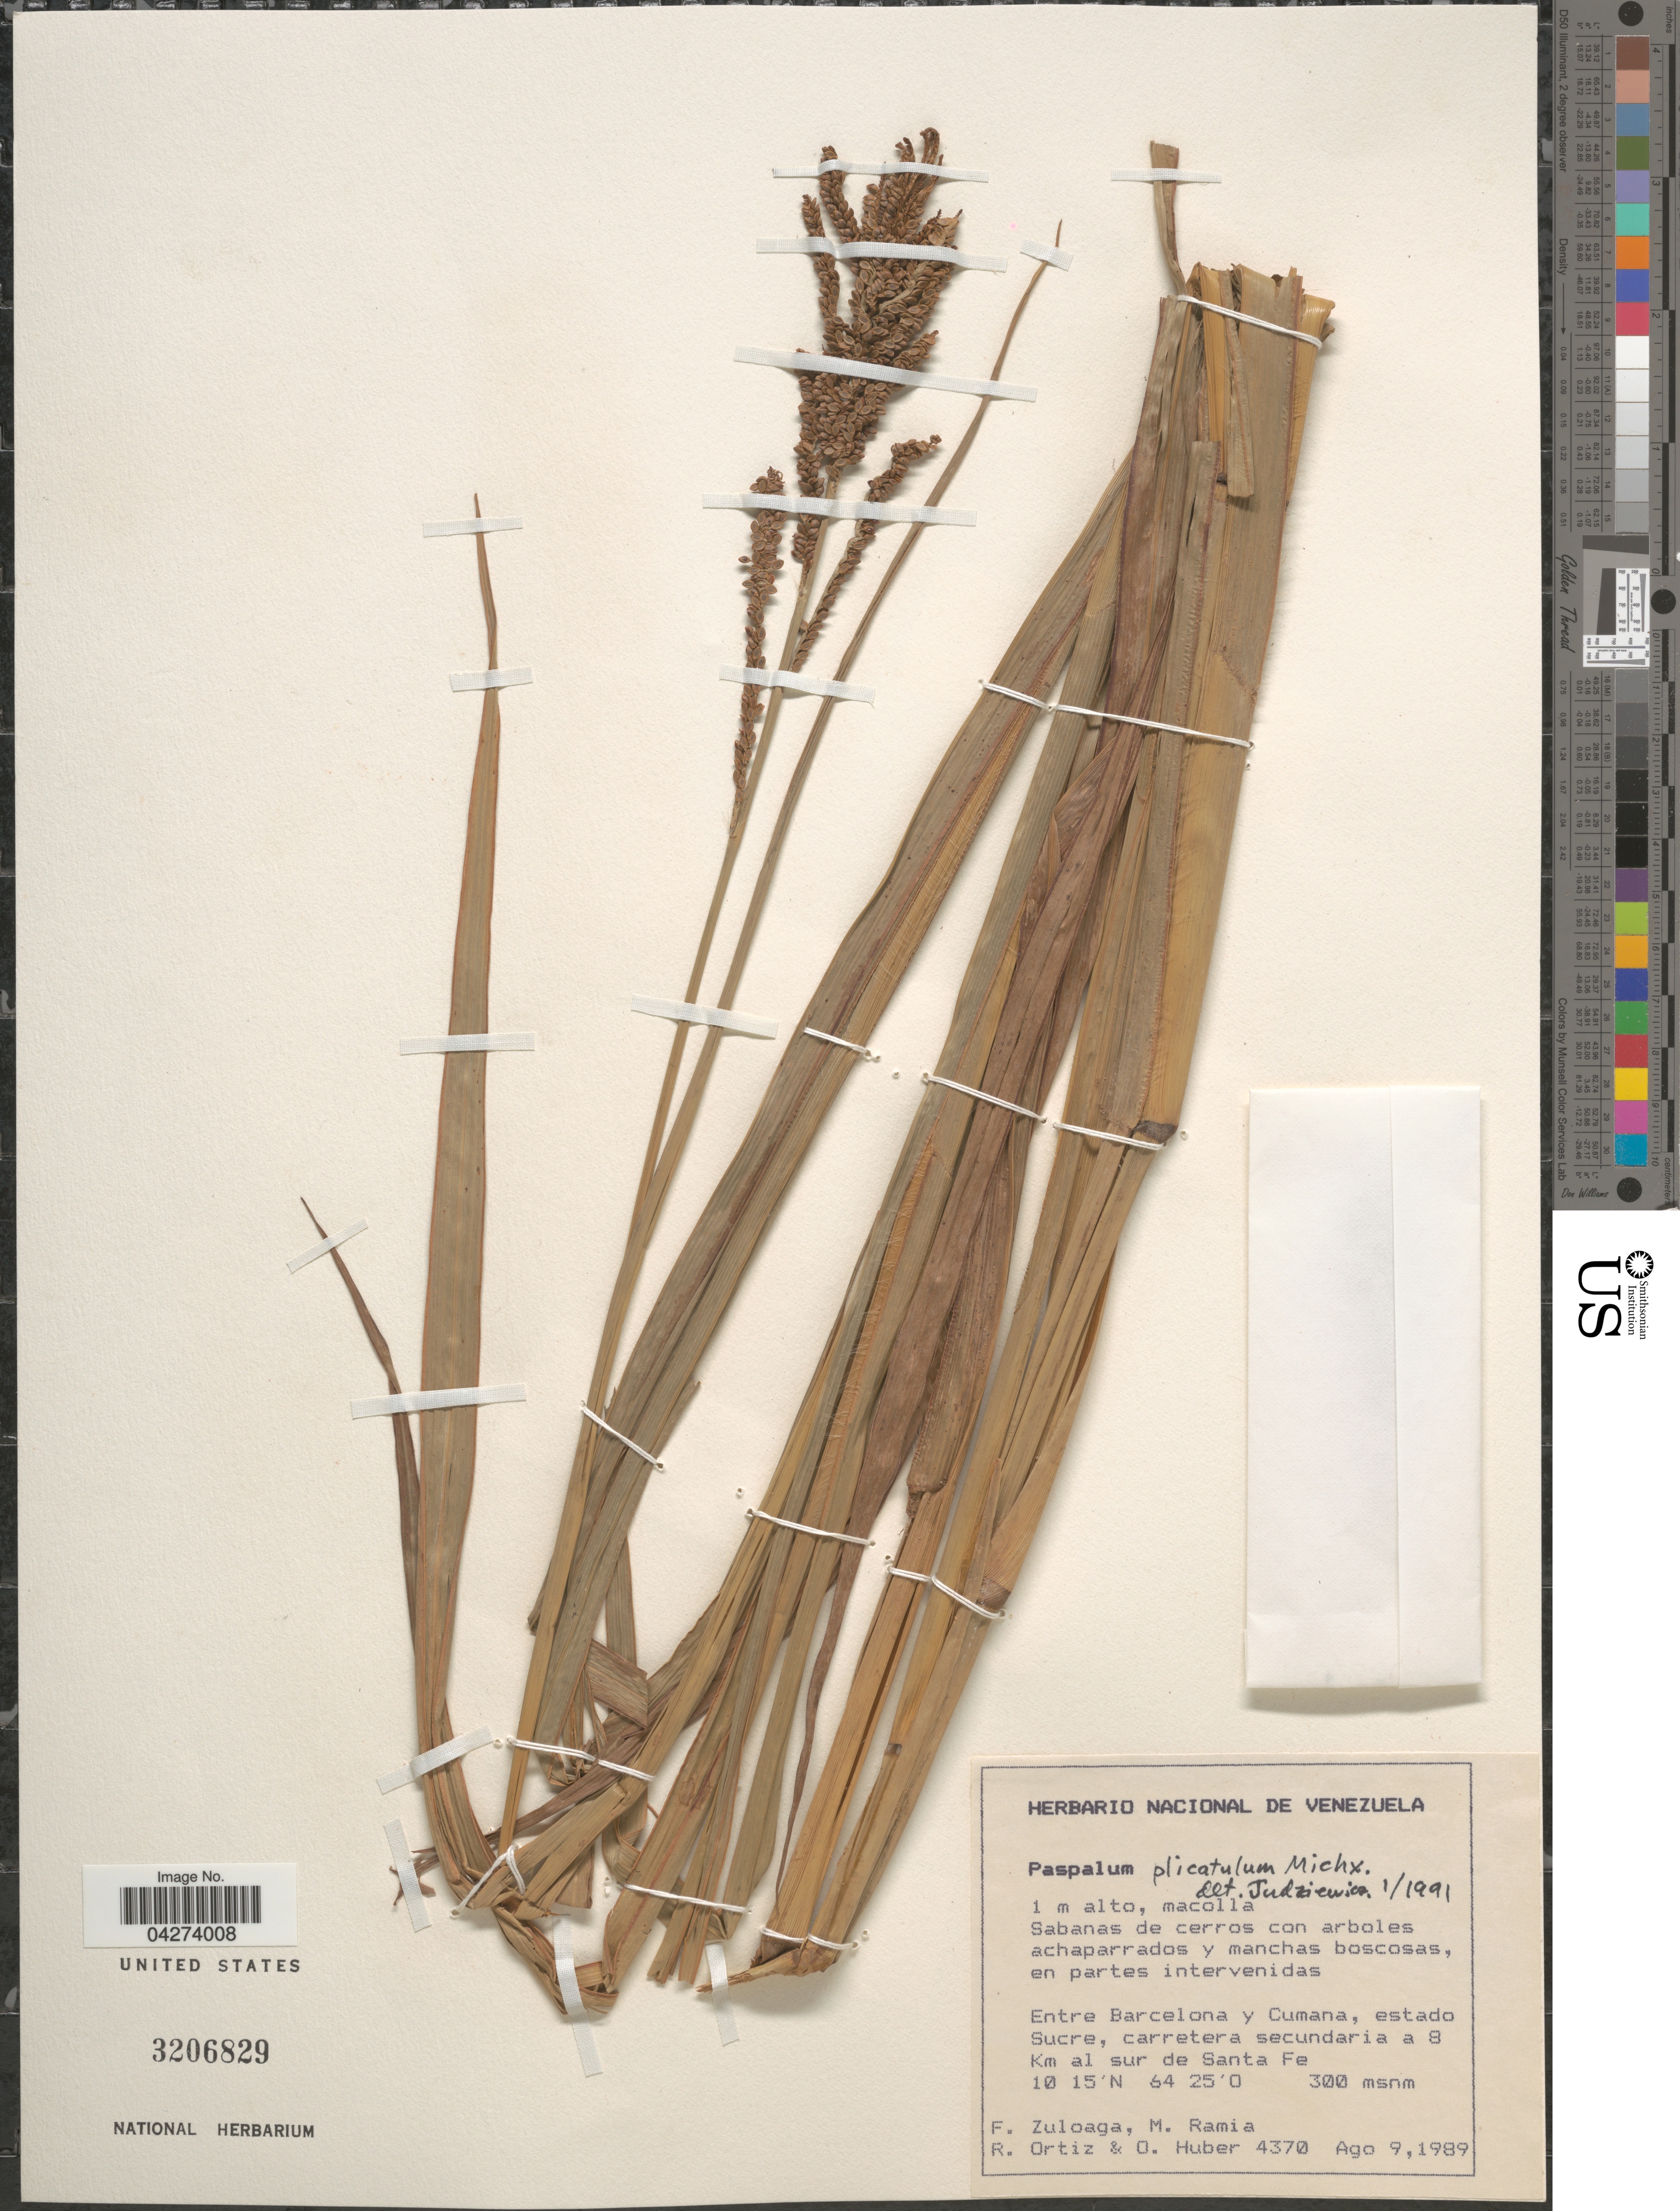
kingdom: Plantae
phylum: Tracheophyta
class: Liliopsida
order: Poales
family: Poaceae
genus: Paspalum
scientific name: Paspalum plicatulum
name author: Michx.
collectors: F. Zuloaga, M. Ramia, R. Ortiz & O. Huber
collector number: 4370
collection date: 1989-08-09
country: Venezuela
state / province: Sucre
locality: Entre Barcelona y Cumana, carretera secundaria a 8 Km al sur de Santa Fe.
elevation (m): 300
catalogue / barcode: US 3206829